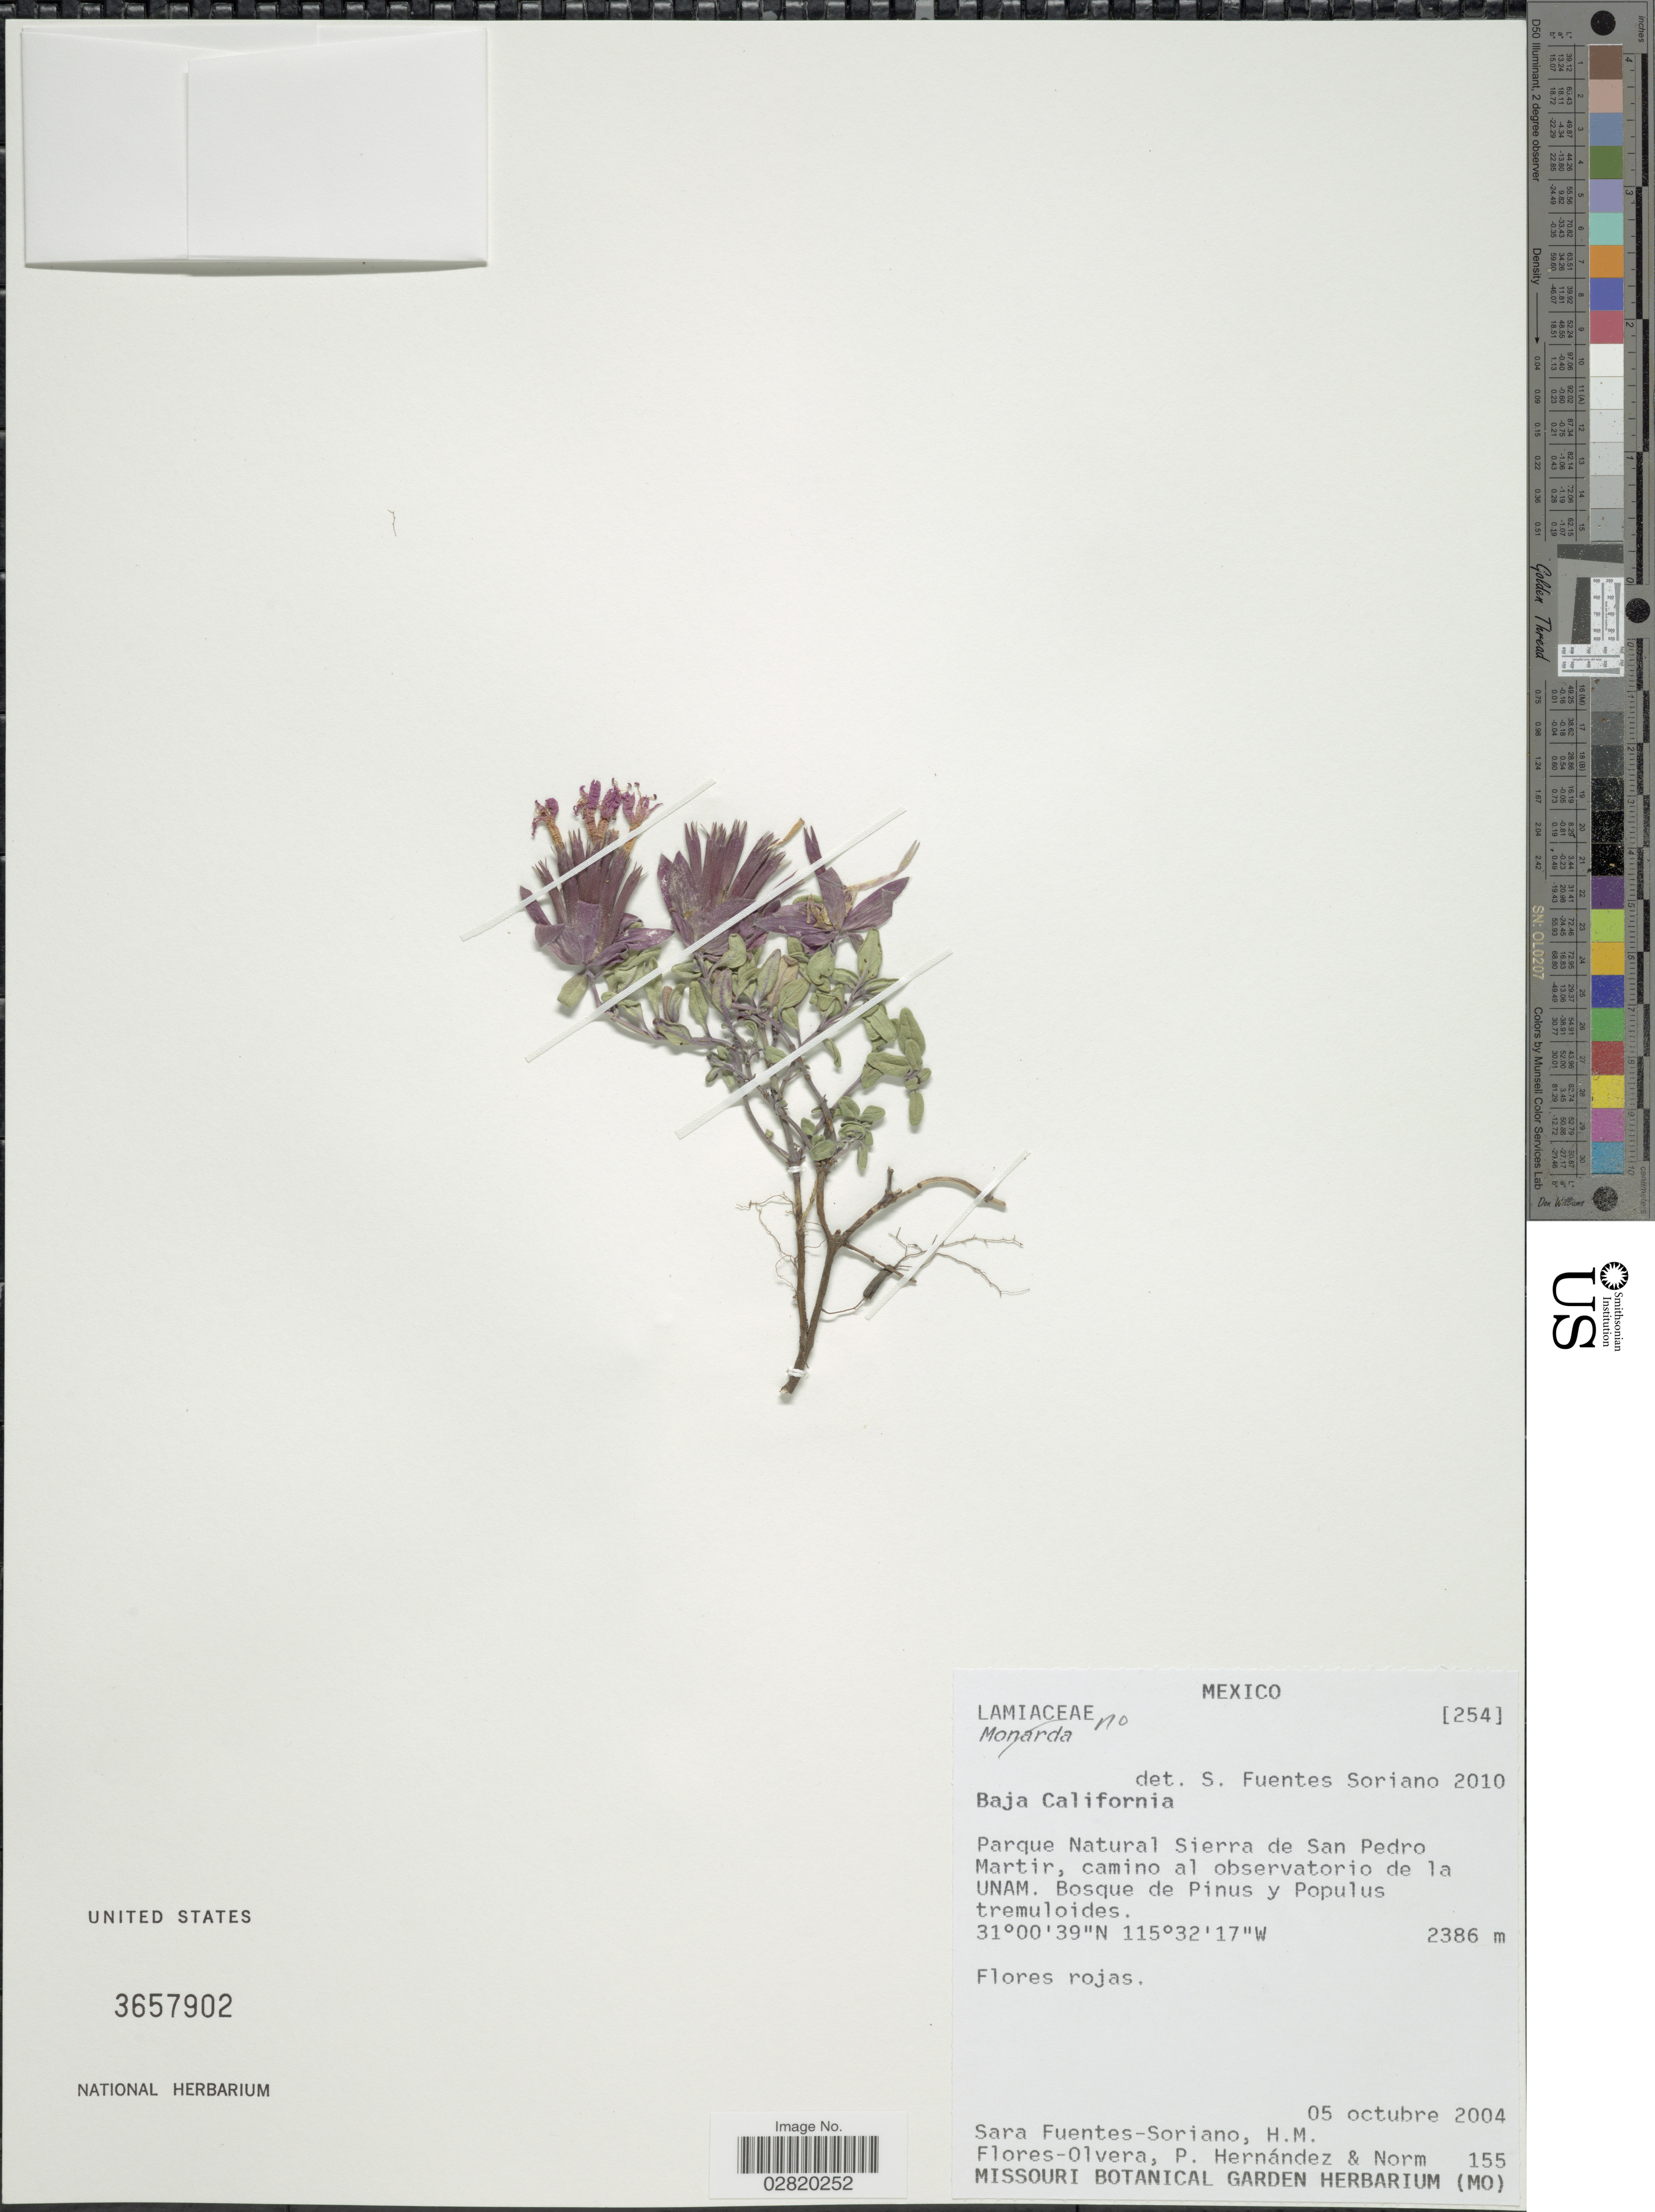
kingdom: Plantae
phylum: Tracheophyta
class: Magnoliopsida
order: Lamiales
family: Lamiaceae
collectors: S. Fuentes Soriano, H. Flores Olvera, P. Hernández & Norm.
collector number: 155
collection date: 2004-10-05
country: Mexico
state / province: Baja California Norte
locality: Parque Natural Sierra de San Pedro Martir, camino al observatorio de la Unam.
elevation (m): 2386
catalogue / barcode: US 3657902